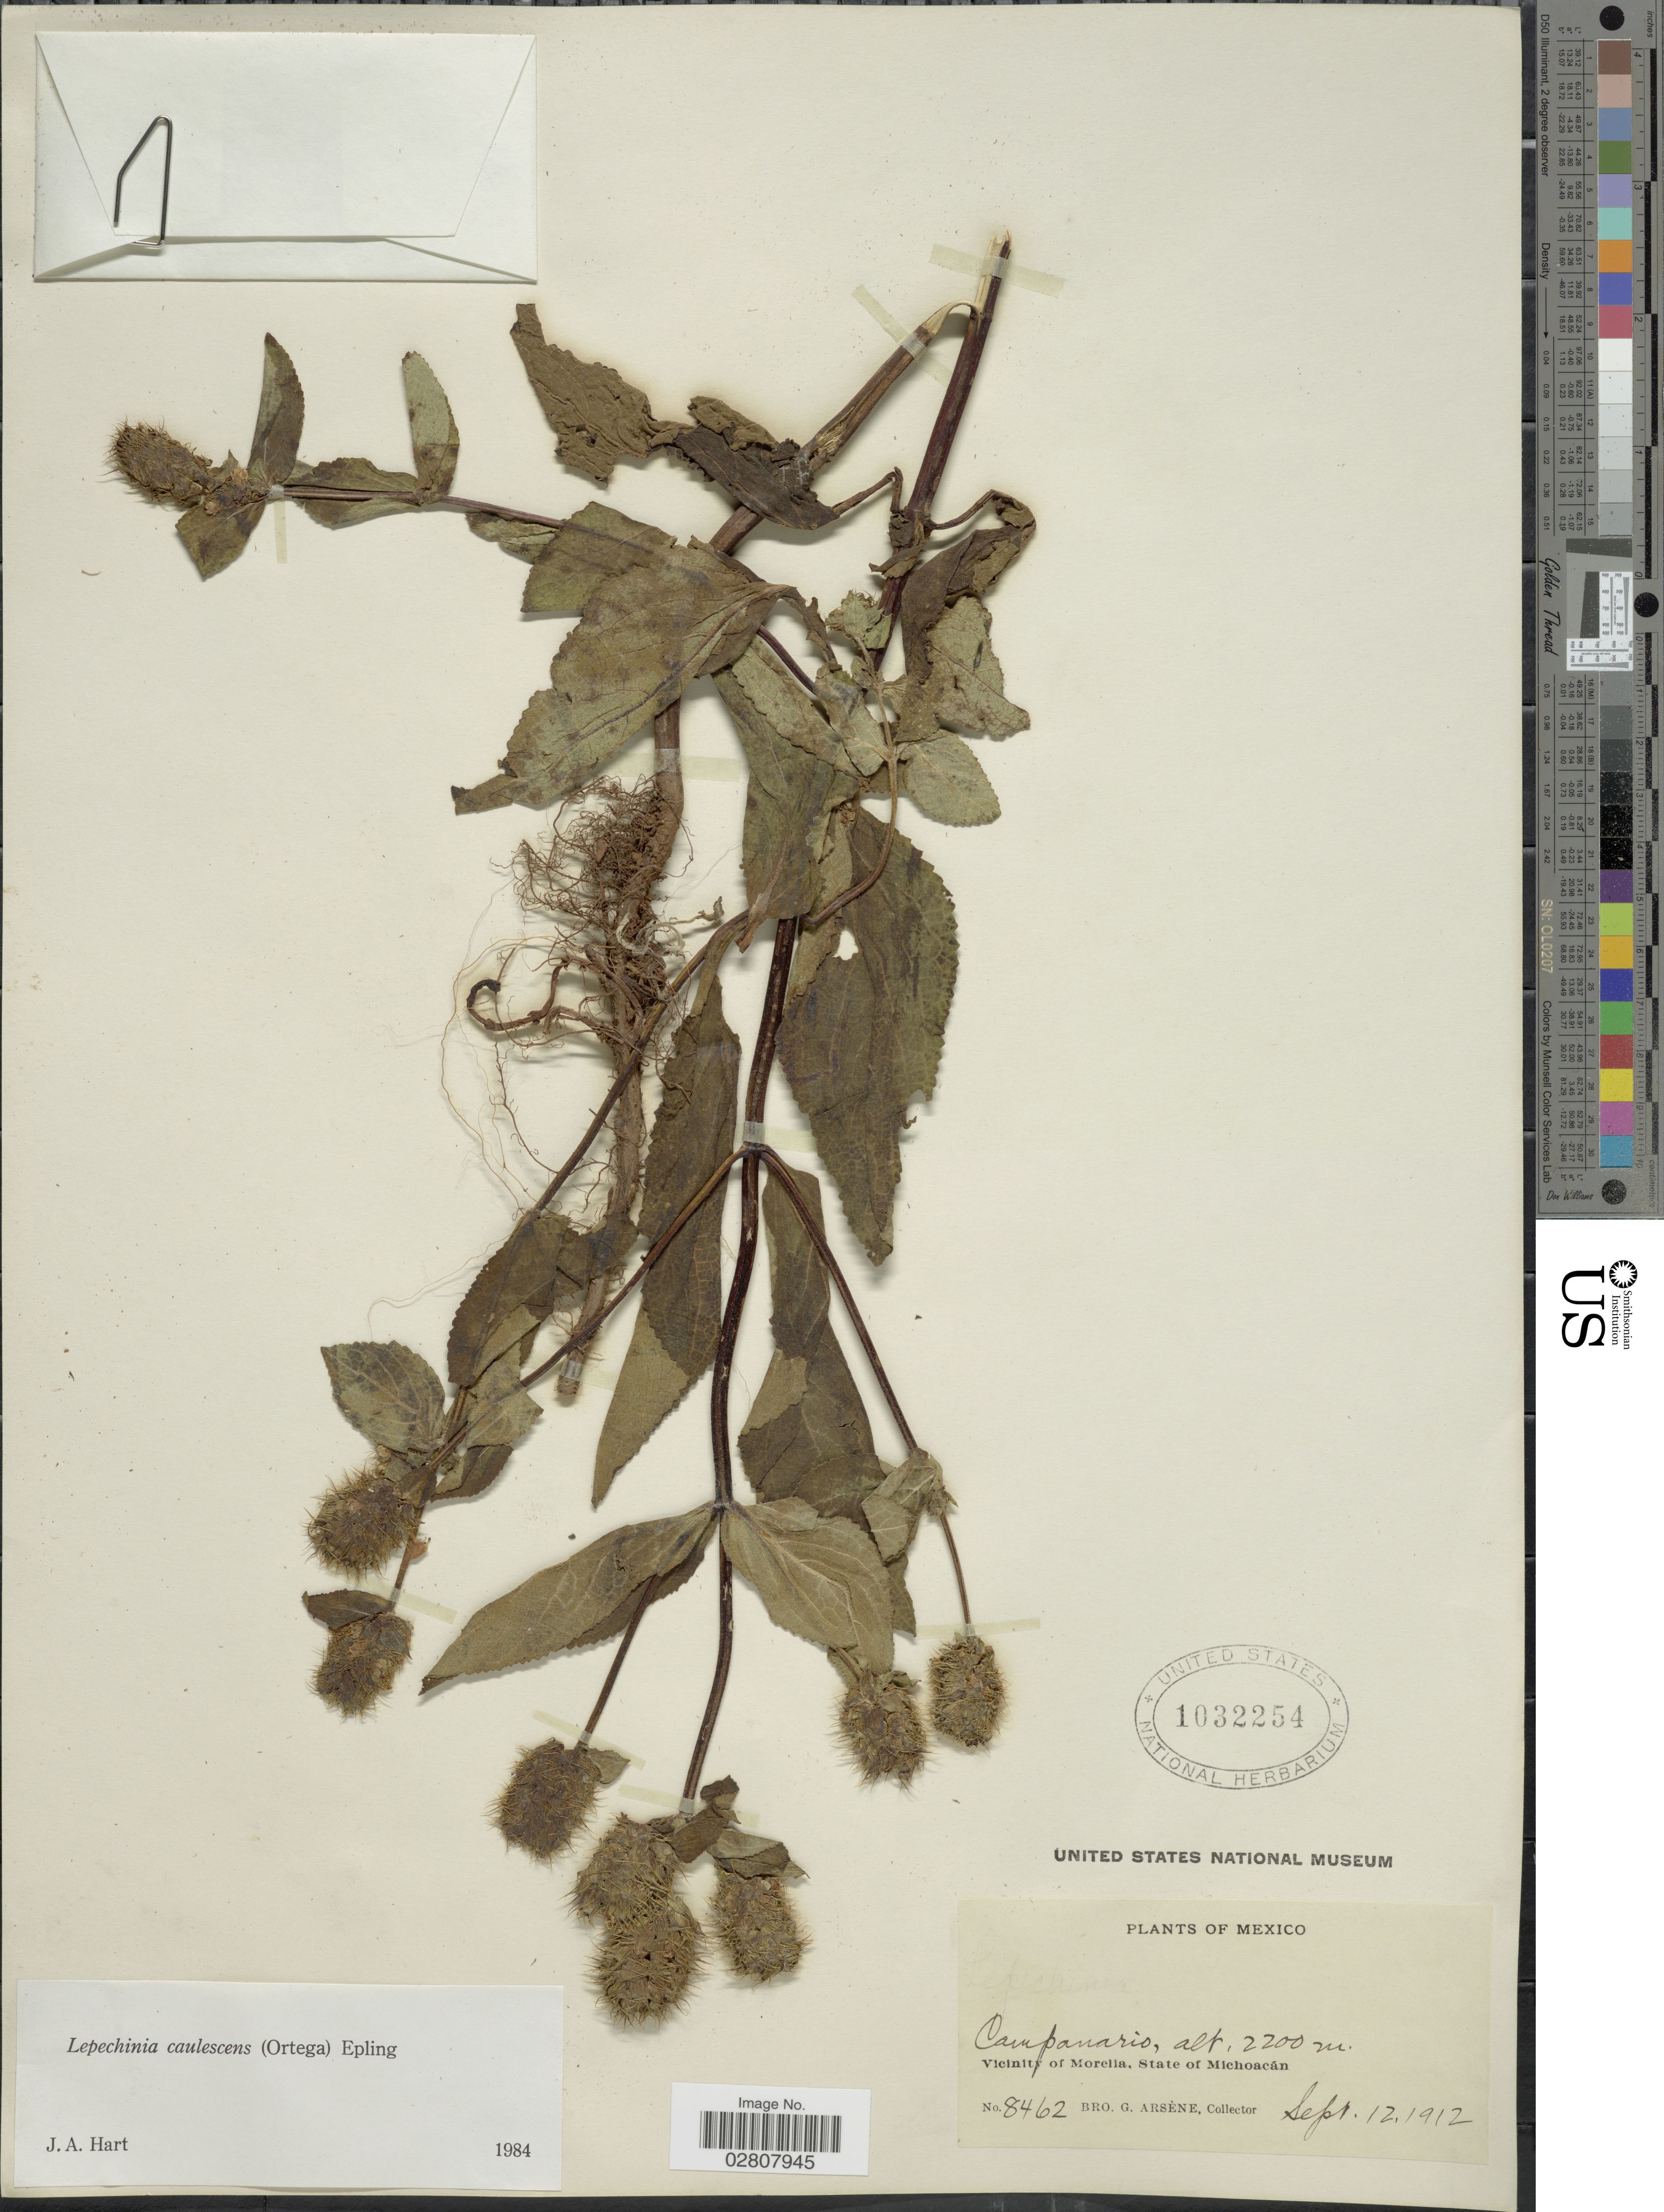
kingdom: Plantae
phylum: Tracheophyta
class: Magnoliopsida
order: Lamiales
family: Lamiaceae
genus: Lepechinia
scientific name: Lepechinia caulescens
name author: (Ortega) Epling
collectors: Bro. G. Arsène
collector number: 8462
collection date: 1912-09-12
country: Mexico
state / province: Michoacán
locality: Campaniro, Vicinity of Morelia.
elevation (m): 2200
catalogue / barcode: US 1032254